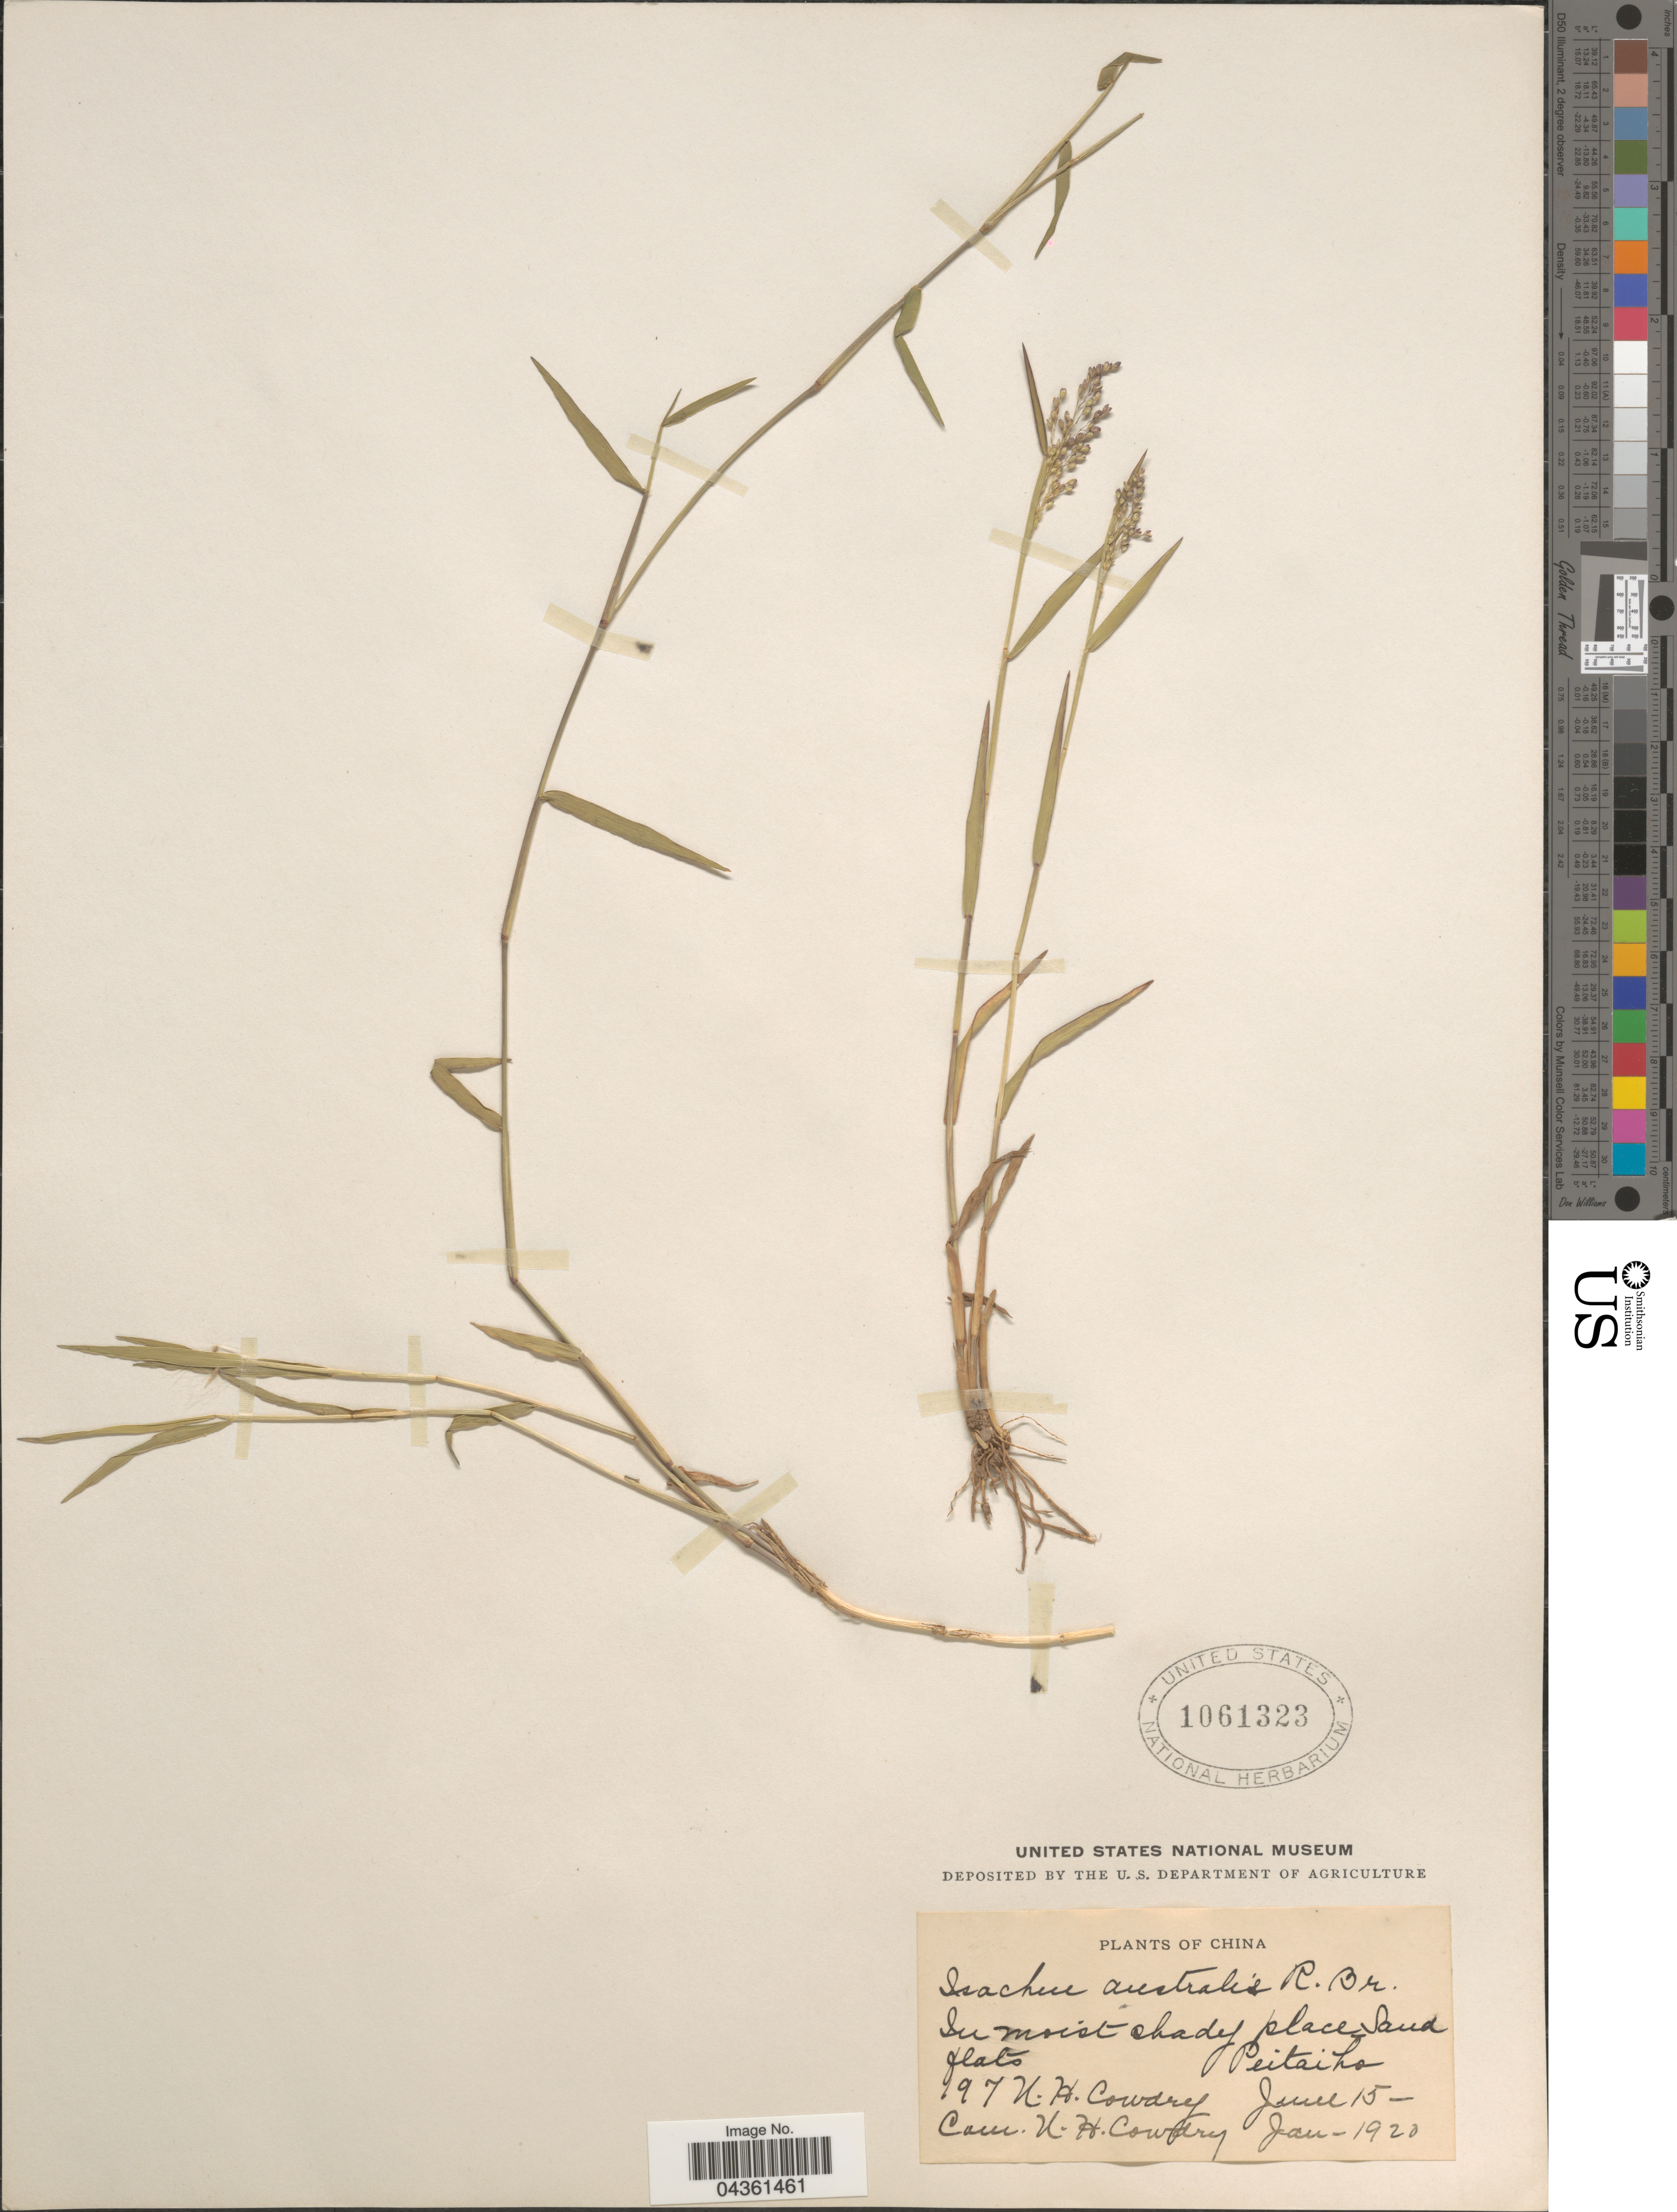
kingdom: Plantae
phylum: Tracheophyta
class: Liliopsida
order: Poales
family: Poaceae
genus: Isachne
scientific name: Isachne globosa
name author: (Thunb.) Kuntze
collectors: N. H. Cowdry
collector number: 197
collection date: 1920-06-15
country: China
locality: Peitaiho [unsure placement].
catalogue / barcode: US 1061323